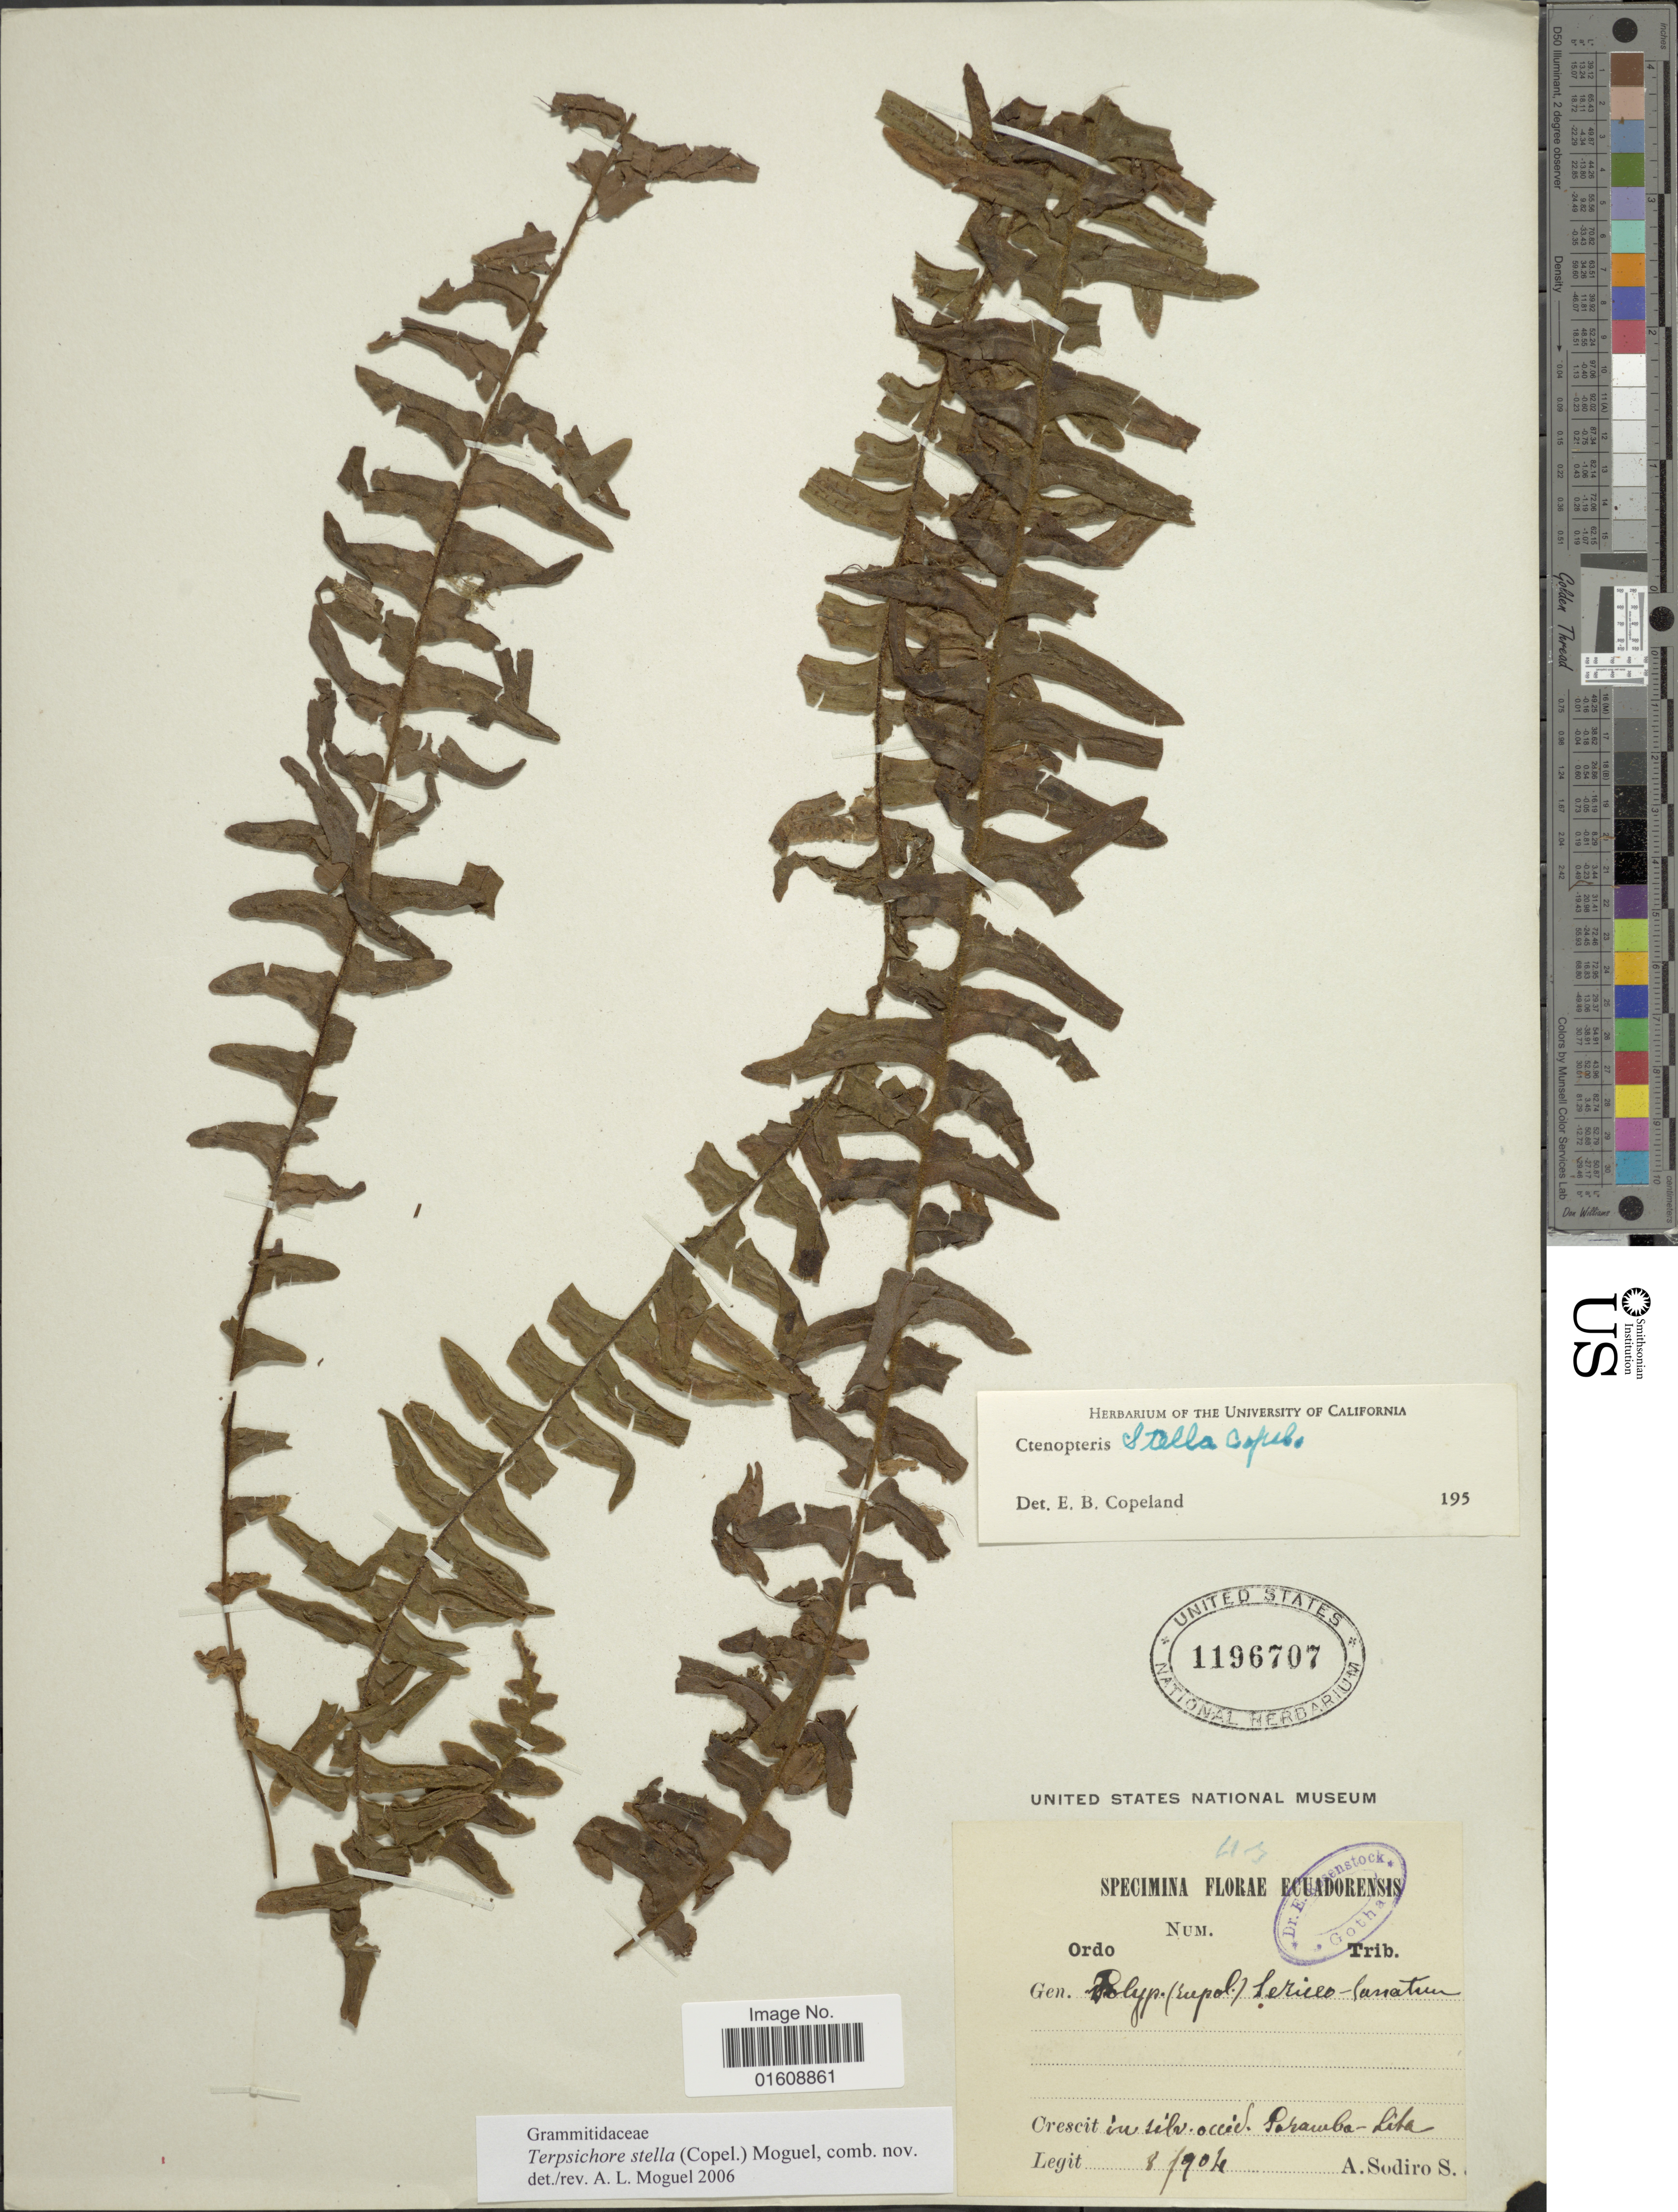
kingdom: Plantae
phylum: Tracheophyta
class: Polypodiopsida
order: Polypodiales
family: Polypodiaceae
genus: Alansmia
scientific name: Alansmia stella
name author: (Copel.) Moguel & M. Kessler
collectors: A. Sodiro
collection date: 1904-08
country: Ecuador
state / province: Imbabura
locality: In silv. occid. Paramba-Lita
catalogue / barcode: US 1196707